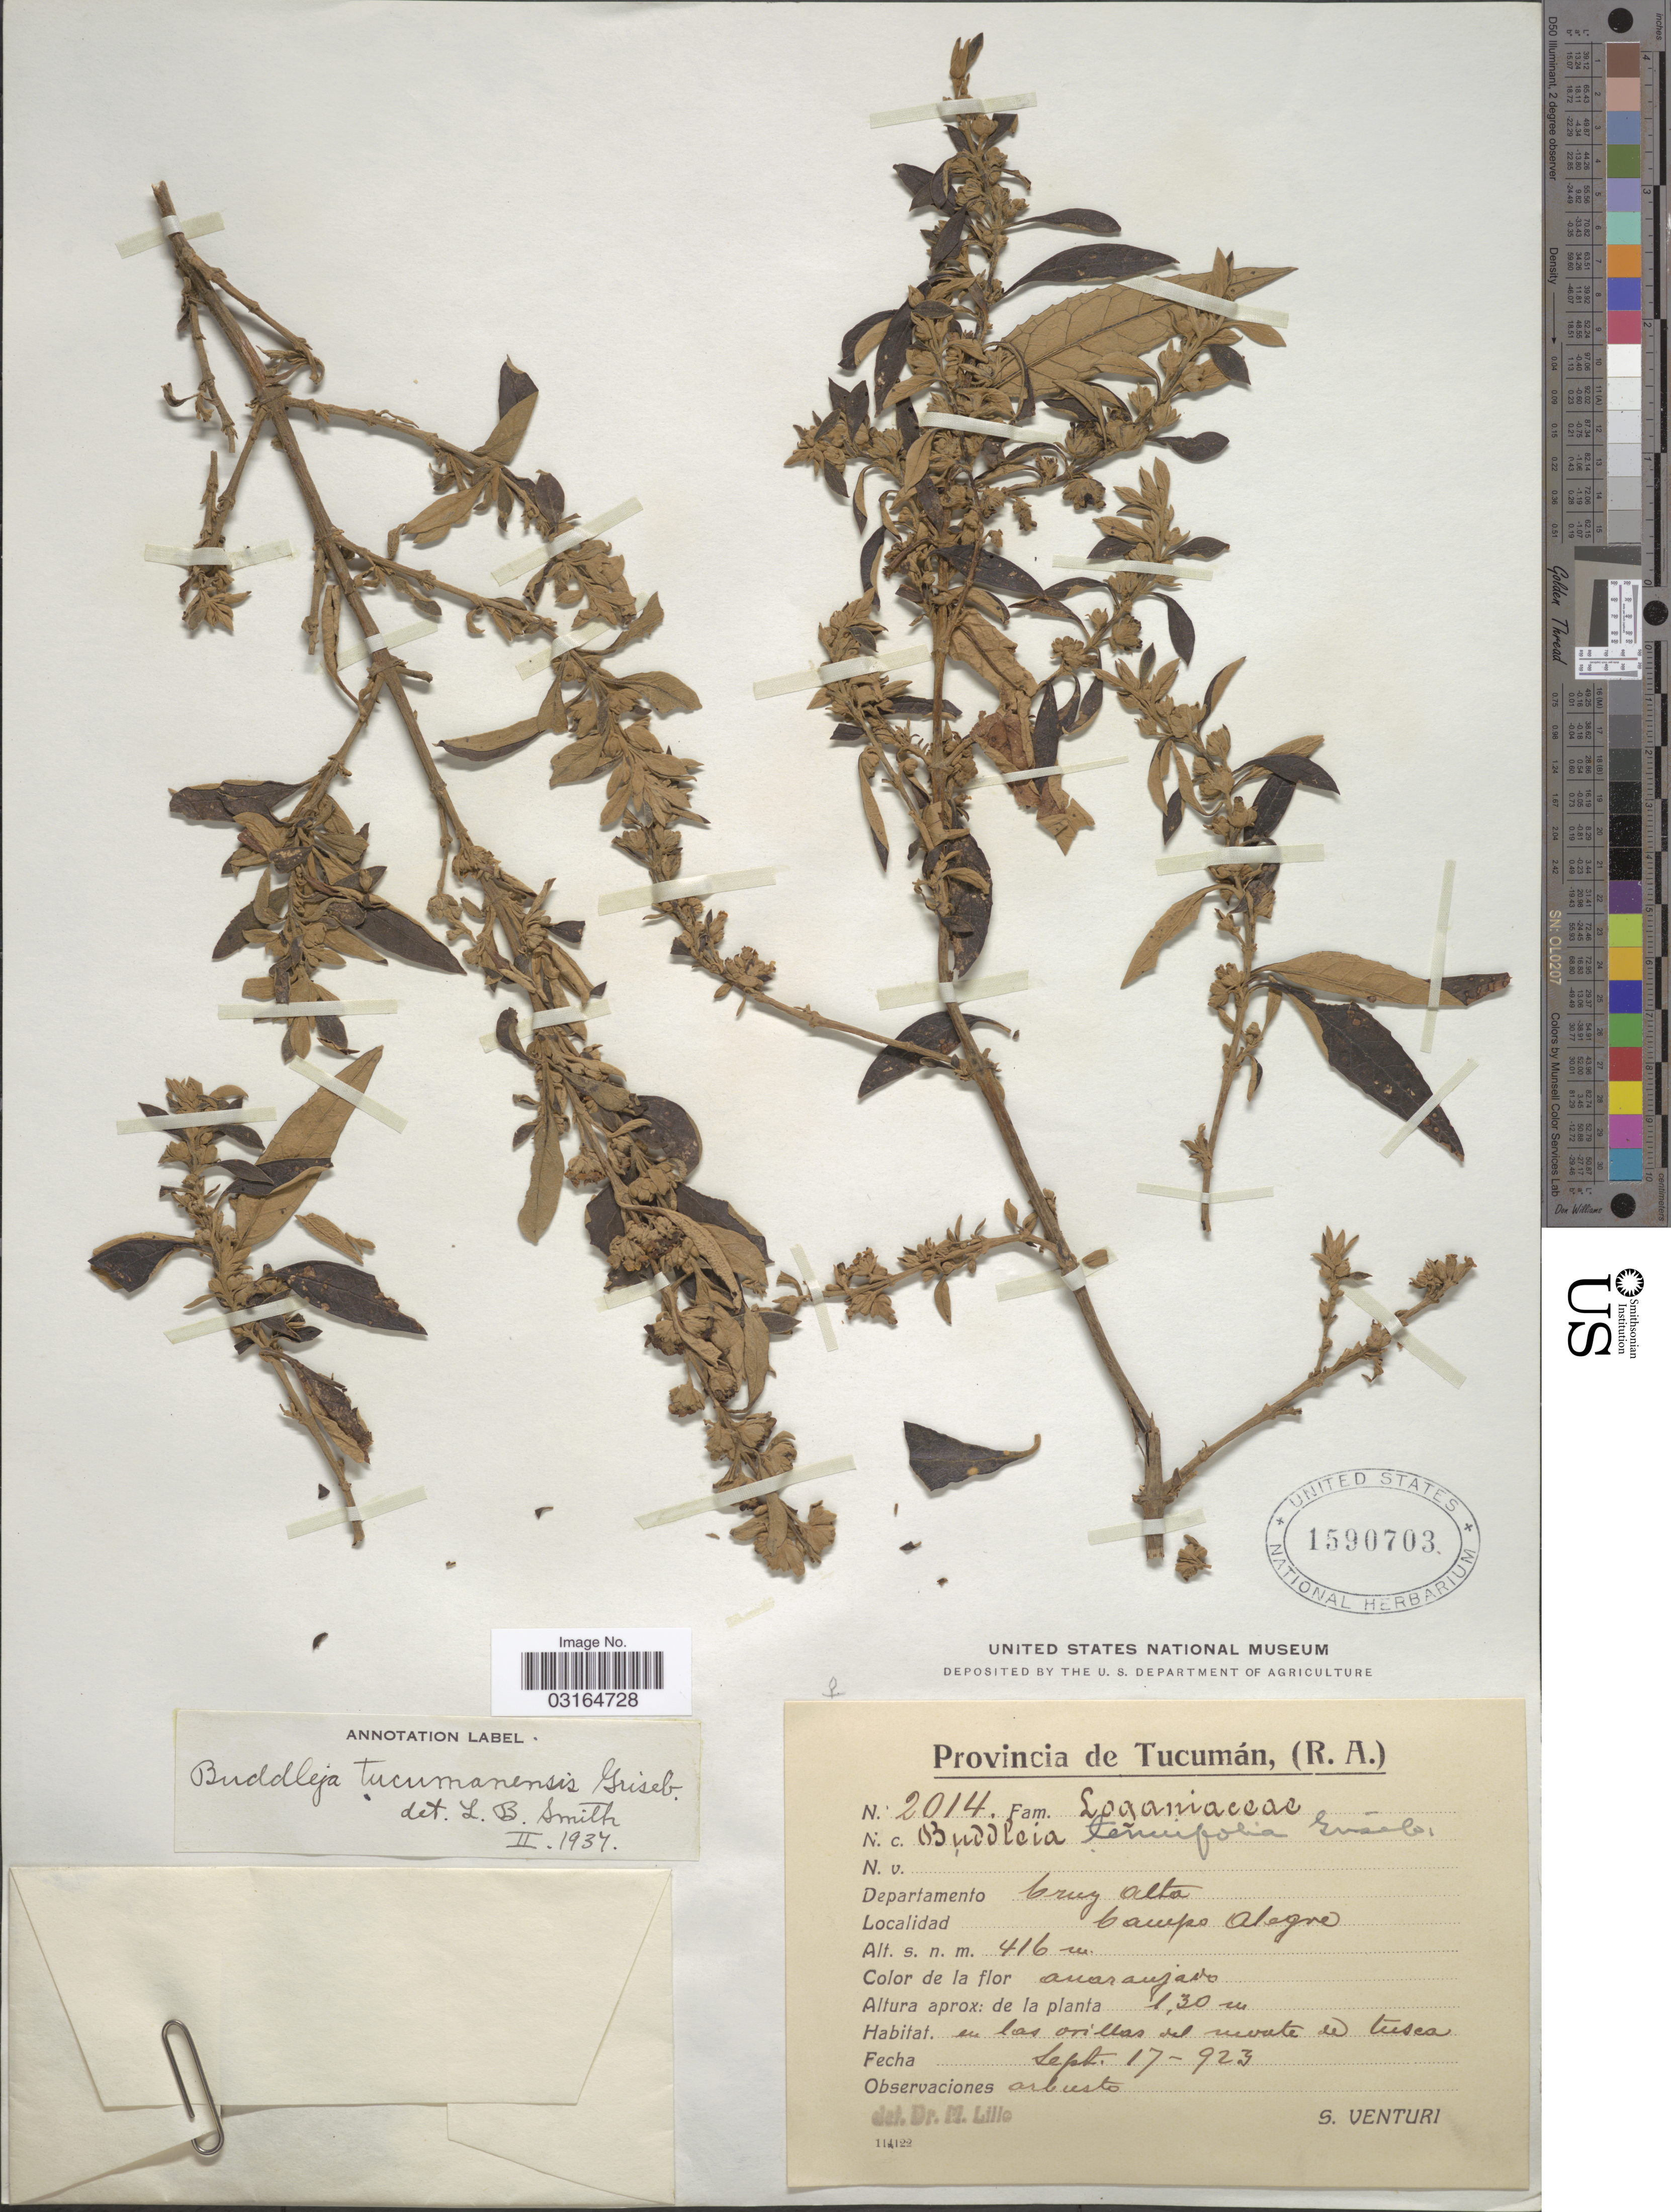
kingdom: Plantae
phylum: Tracheophyta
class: Magnoliopsida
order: Lamiales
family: Scrophulariaceae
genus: Buddleja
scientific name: Buddleja tucumanensis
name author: Griseb.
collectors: S. Venturi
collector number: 2014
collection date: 1923-09-17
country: Argentina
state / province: Tucuman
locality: (R. A.), Departamento Cruz Alta. Campo Alegre.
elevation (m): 416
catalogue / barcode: US 1590703